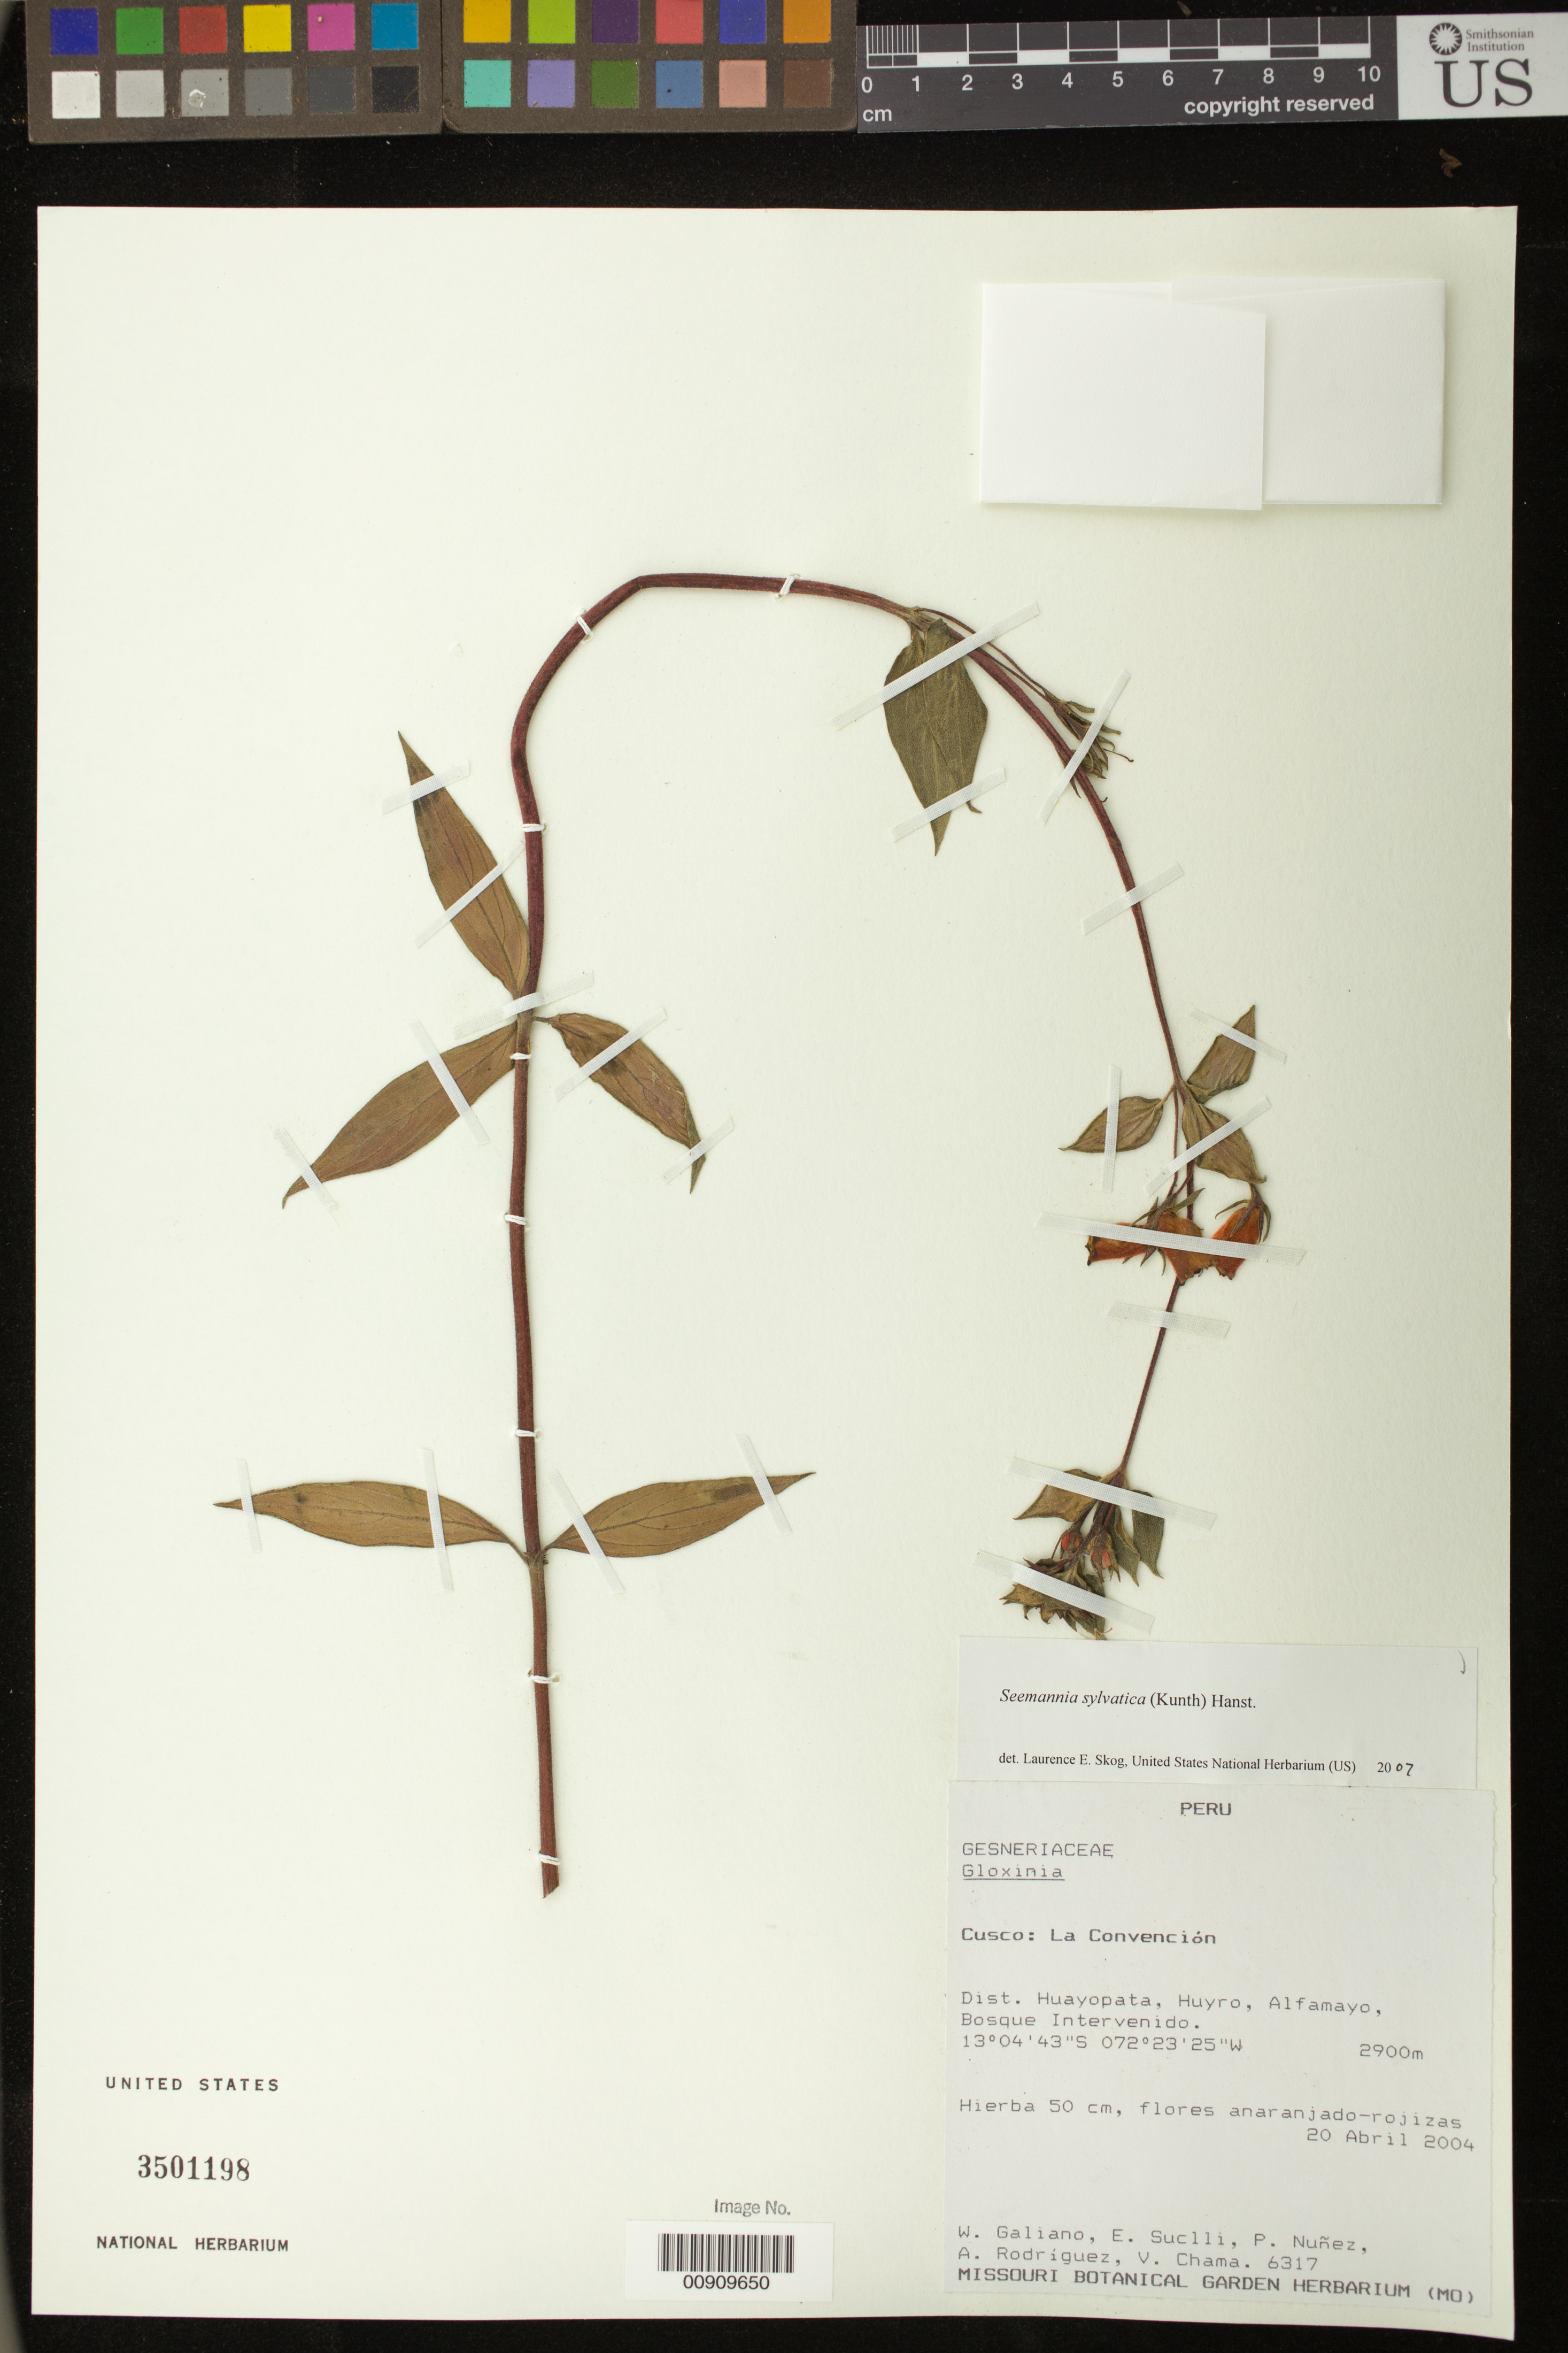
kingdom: Plantae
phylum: Tracheophyta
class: Magnoliopsida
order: Lamiales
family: Gesneriaceae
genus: Seemannia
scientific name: Seemannia sylvatica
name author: (Kunth) Hanst.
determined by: Skog, Laurence E.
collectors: W. Galiano & et al.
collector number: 6317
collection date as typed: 20 Apr 2004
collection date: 2004-04-20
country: Peru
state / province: Cusco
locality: Cusco: La Convención. Dist. Huayopata, Huyro, Alfamayo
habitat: Bosque intervenido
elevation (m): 2900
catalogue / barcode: US 3501198